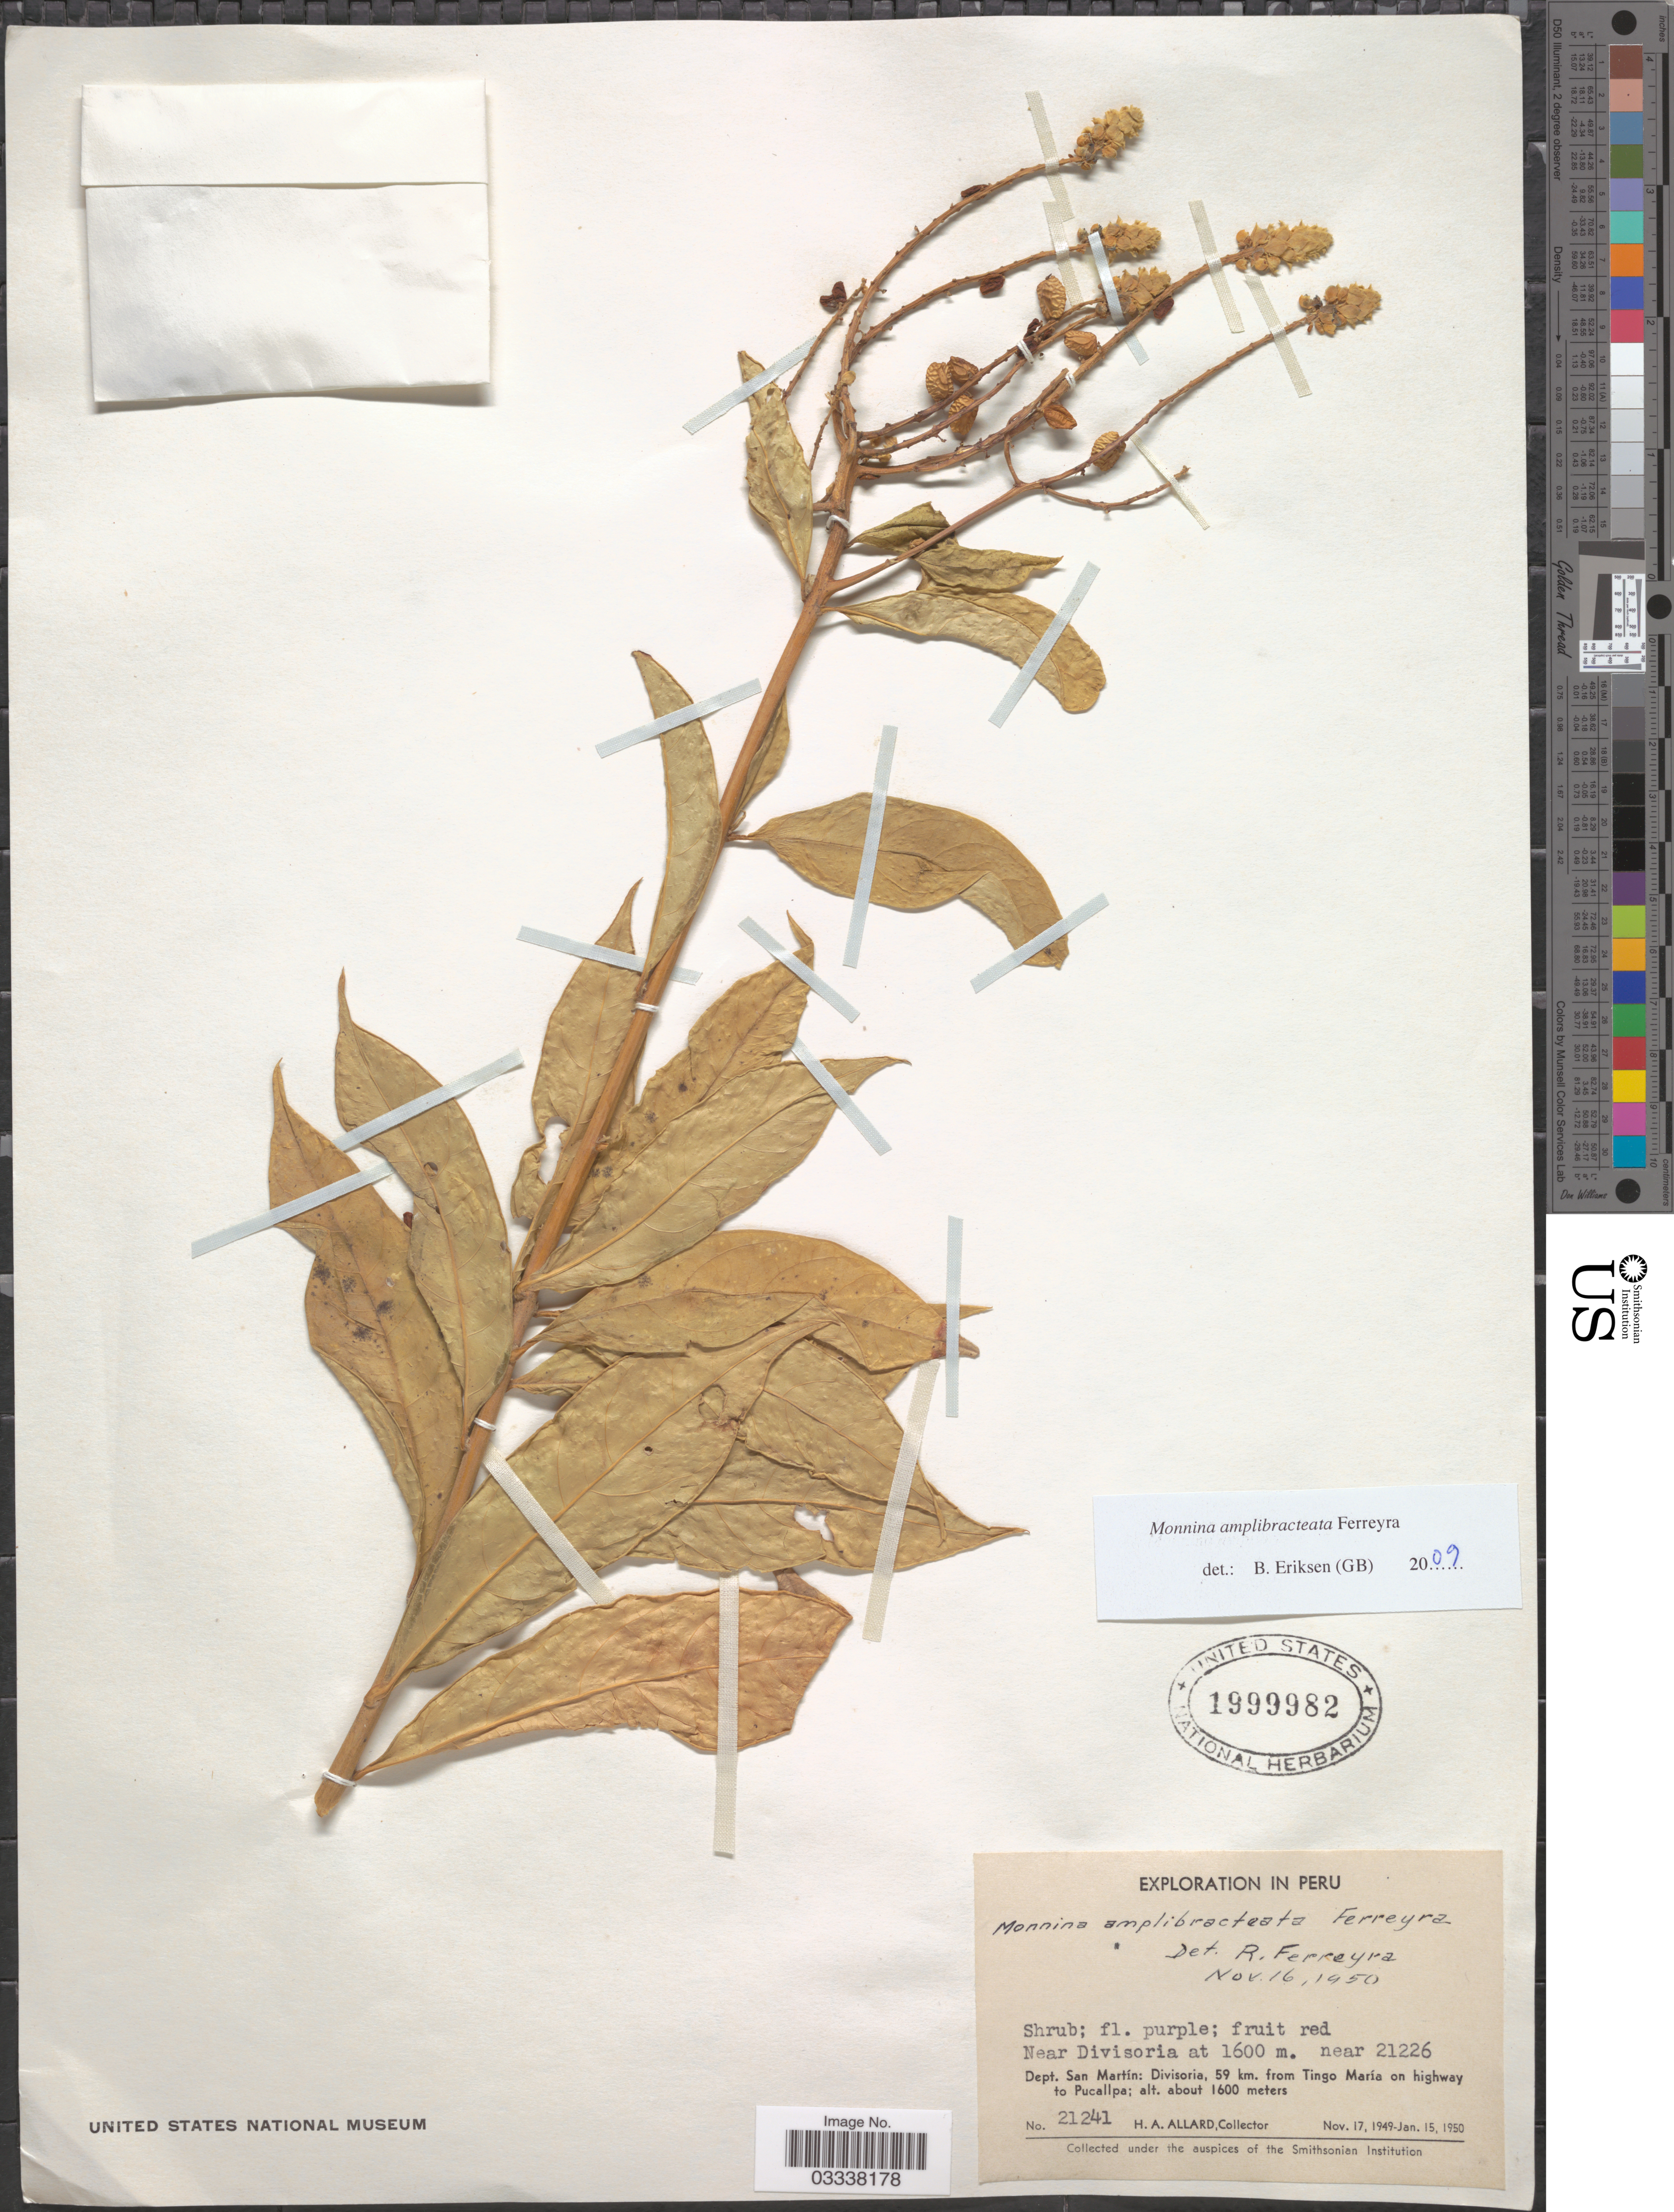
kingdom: Plantae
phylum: Tracheophyta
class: Magnoliopsida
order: Fabales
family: Polygalaceae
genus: Monnina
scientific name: Monnina amplibracteata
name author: Ferreyra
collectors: H. A. Allard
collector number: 21241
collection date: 1949-11-17/1950-01-15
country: Peru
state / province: San Martín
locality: Near Divisoria near 21226. Dept. San Martín: Divisoria, 59 km. from Tingo María on highway to Pucallpa.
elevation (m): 1600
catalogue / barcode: US 1999982